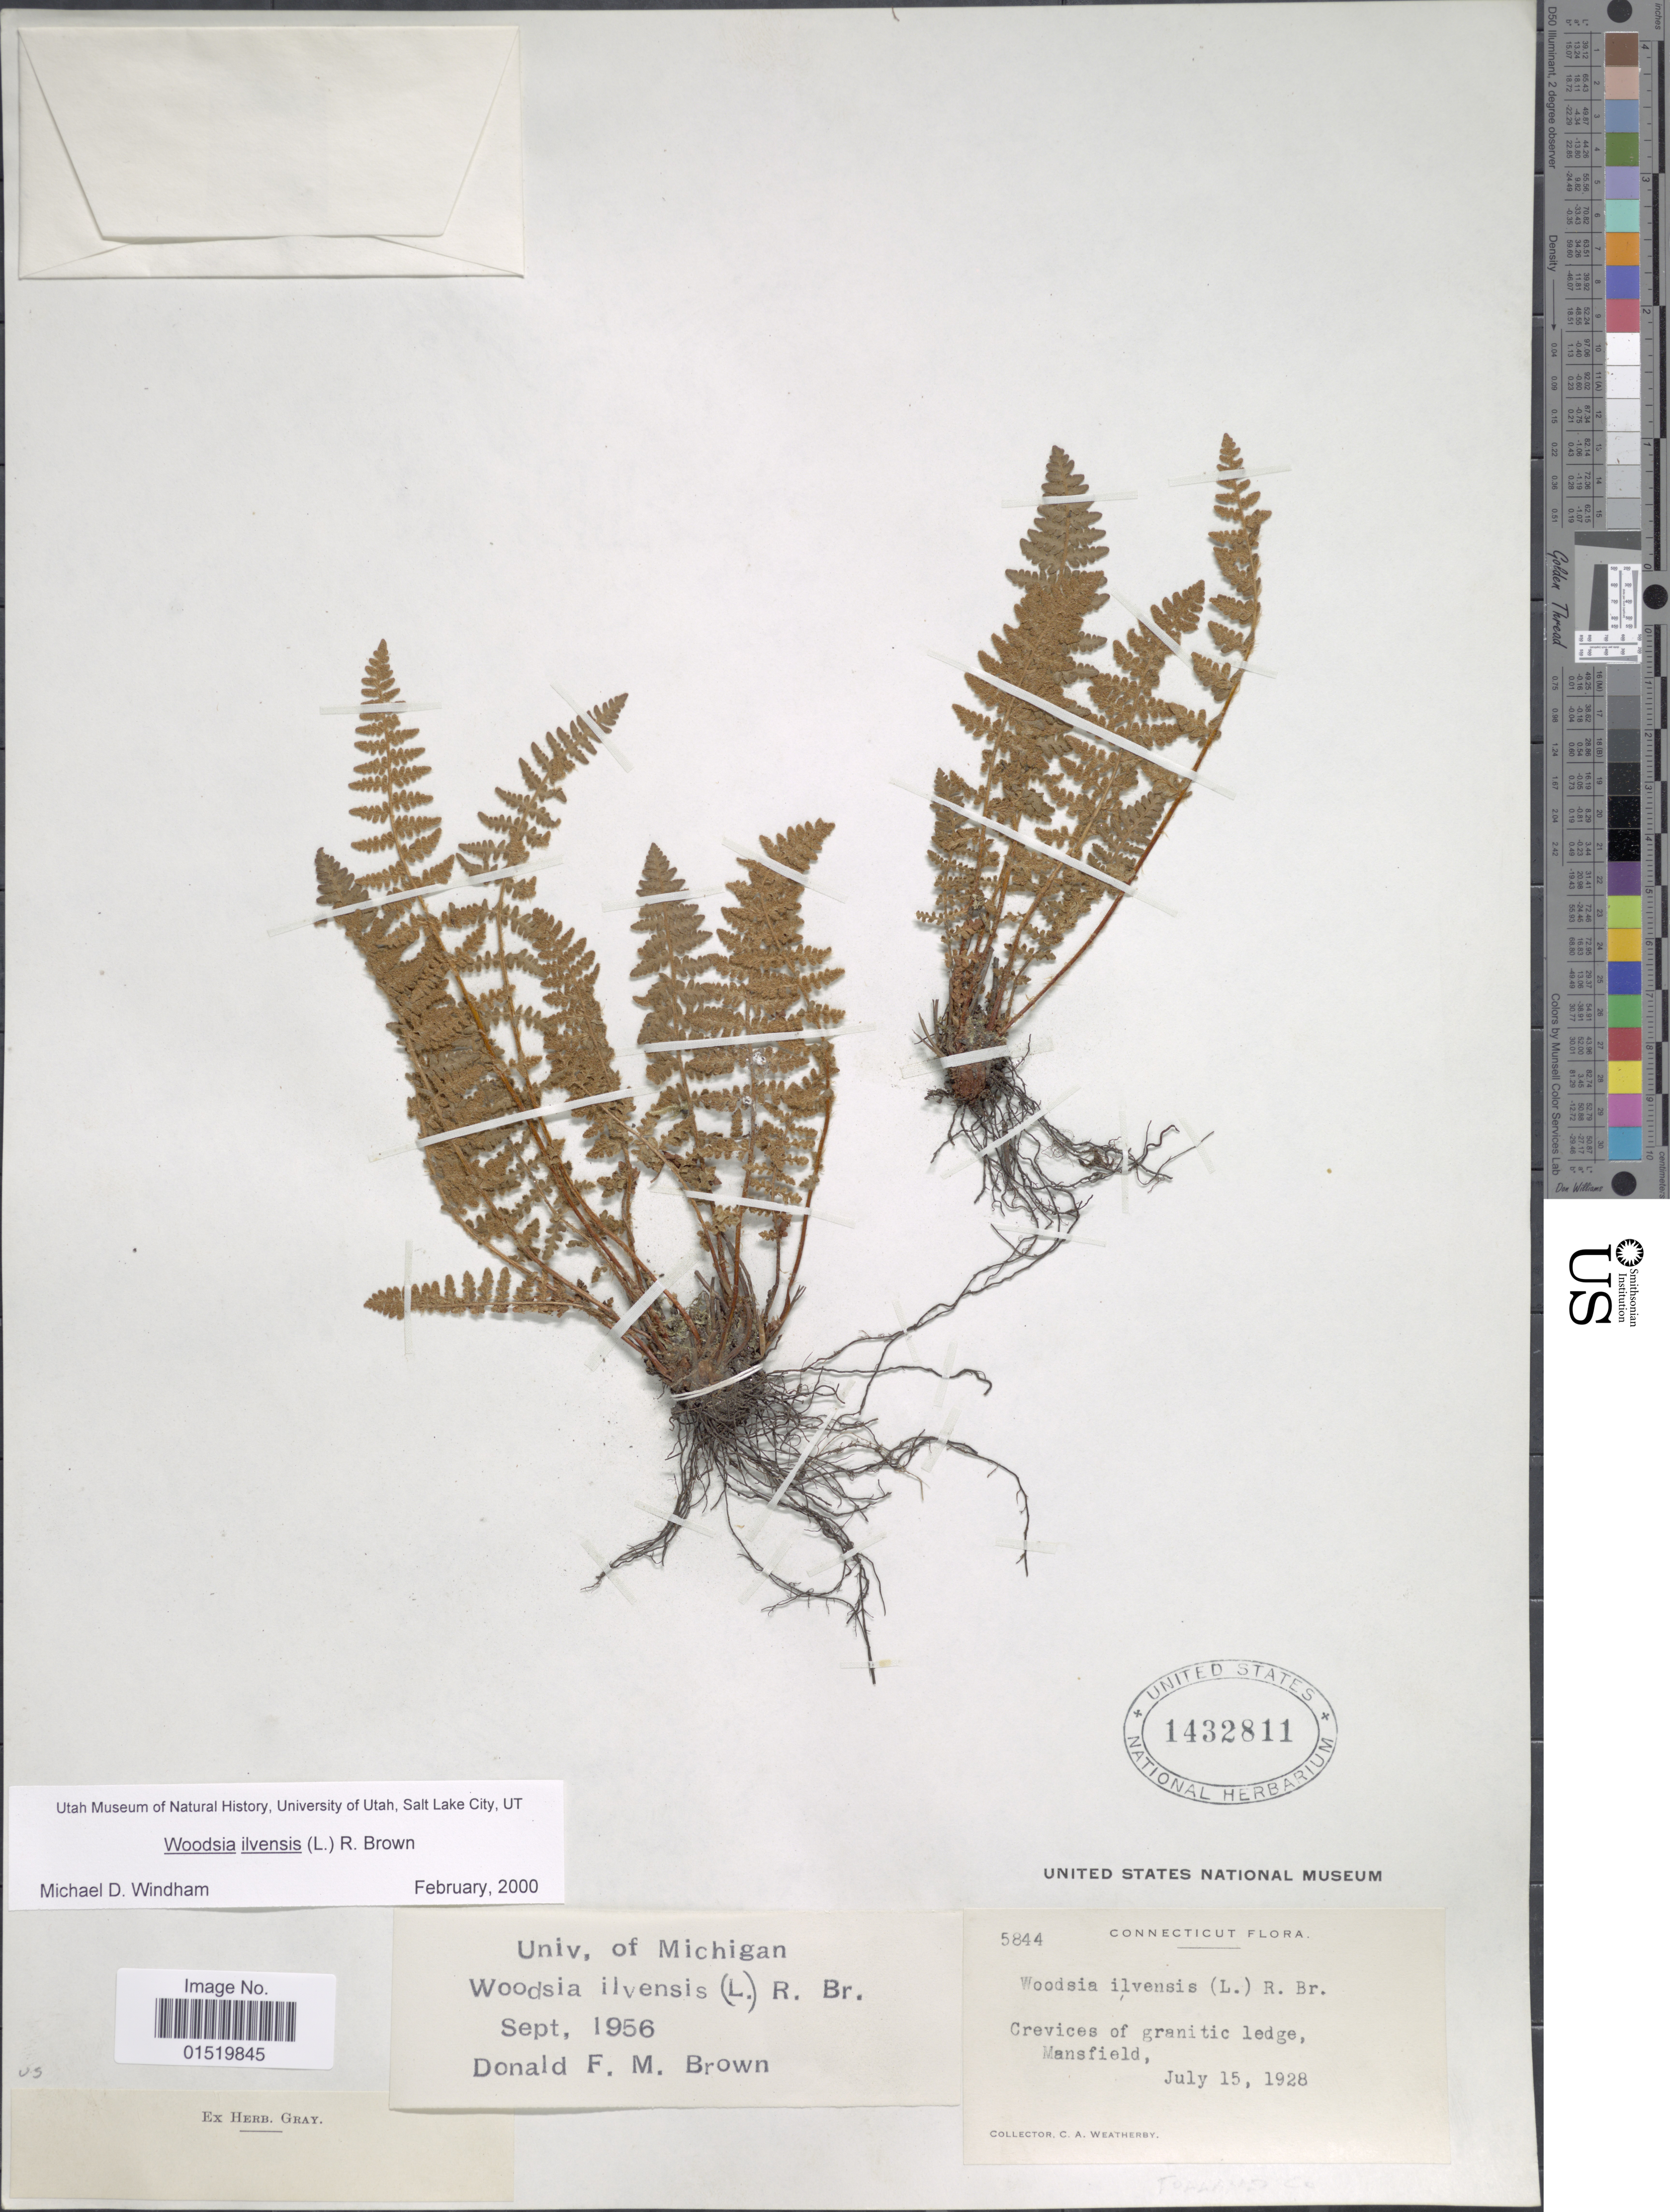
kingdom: Plantae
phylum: Tracheophyta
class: Polypodiopsida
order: Polypodiales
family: Woodsiaceae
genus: Woodsia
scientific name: Woodsia ilvensis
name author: (L.) R. Br.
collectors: C. A. Weatherby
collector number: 5844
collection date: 1928-07-15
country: United States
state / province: Connecticut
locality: Crevices of granitic ledge, Mansfield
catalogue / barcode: US 1432811